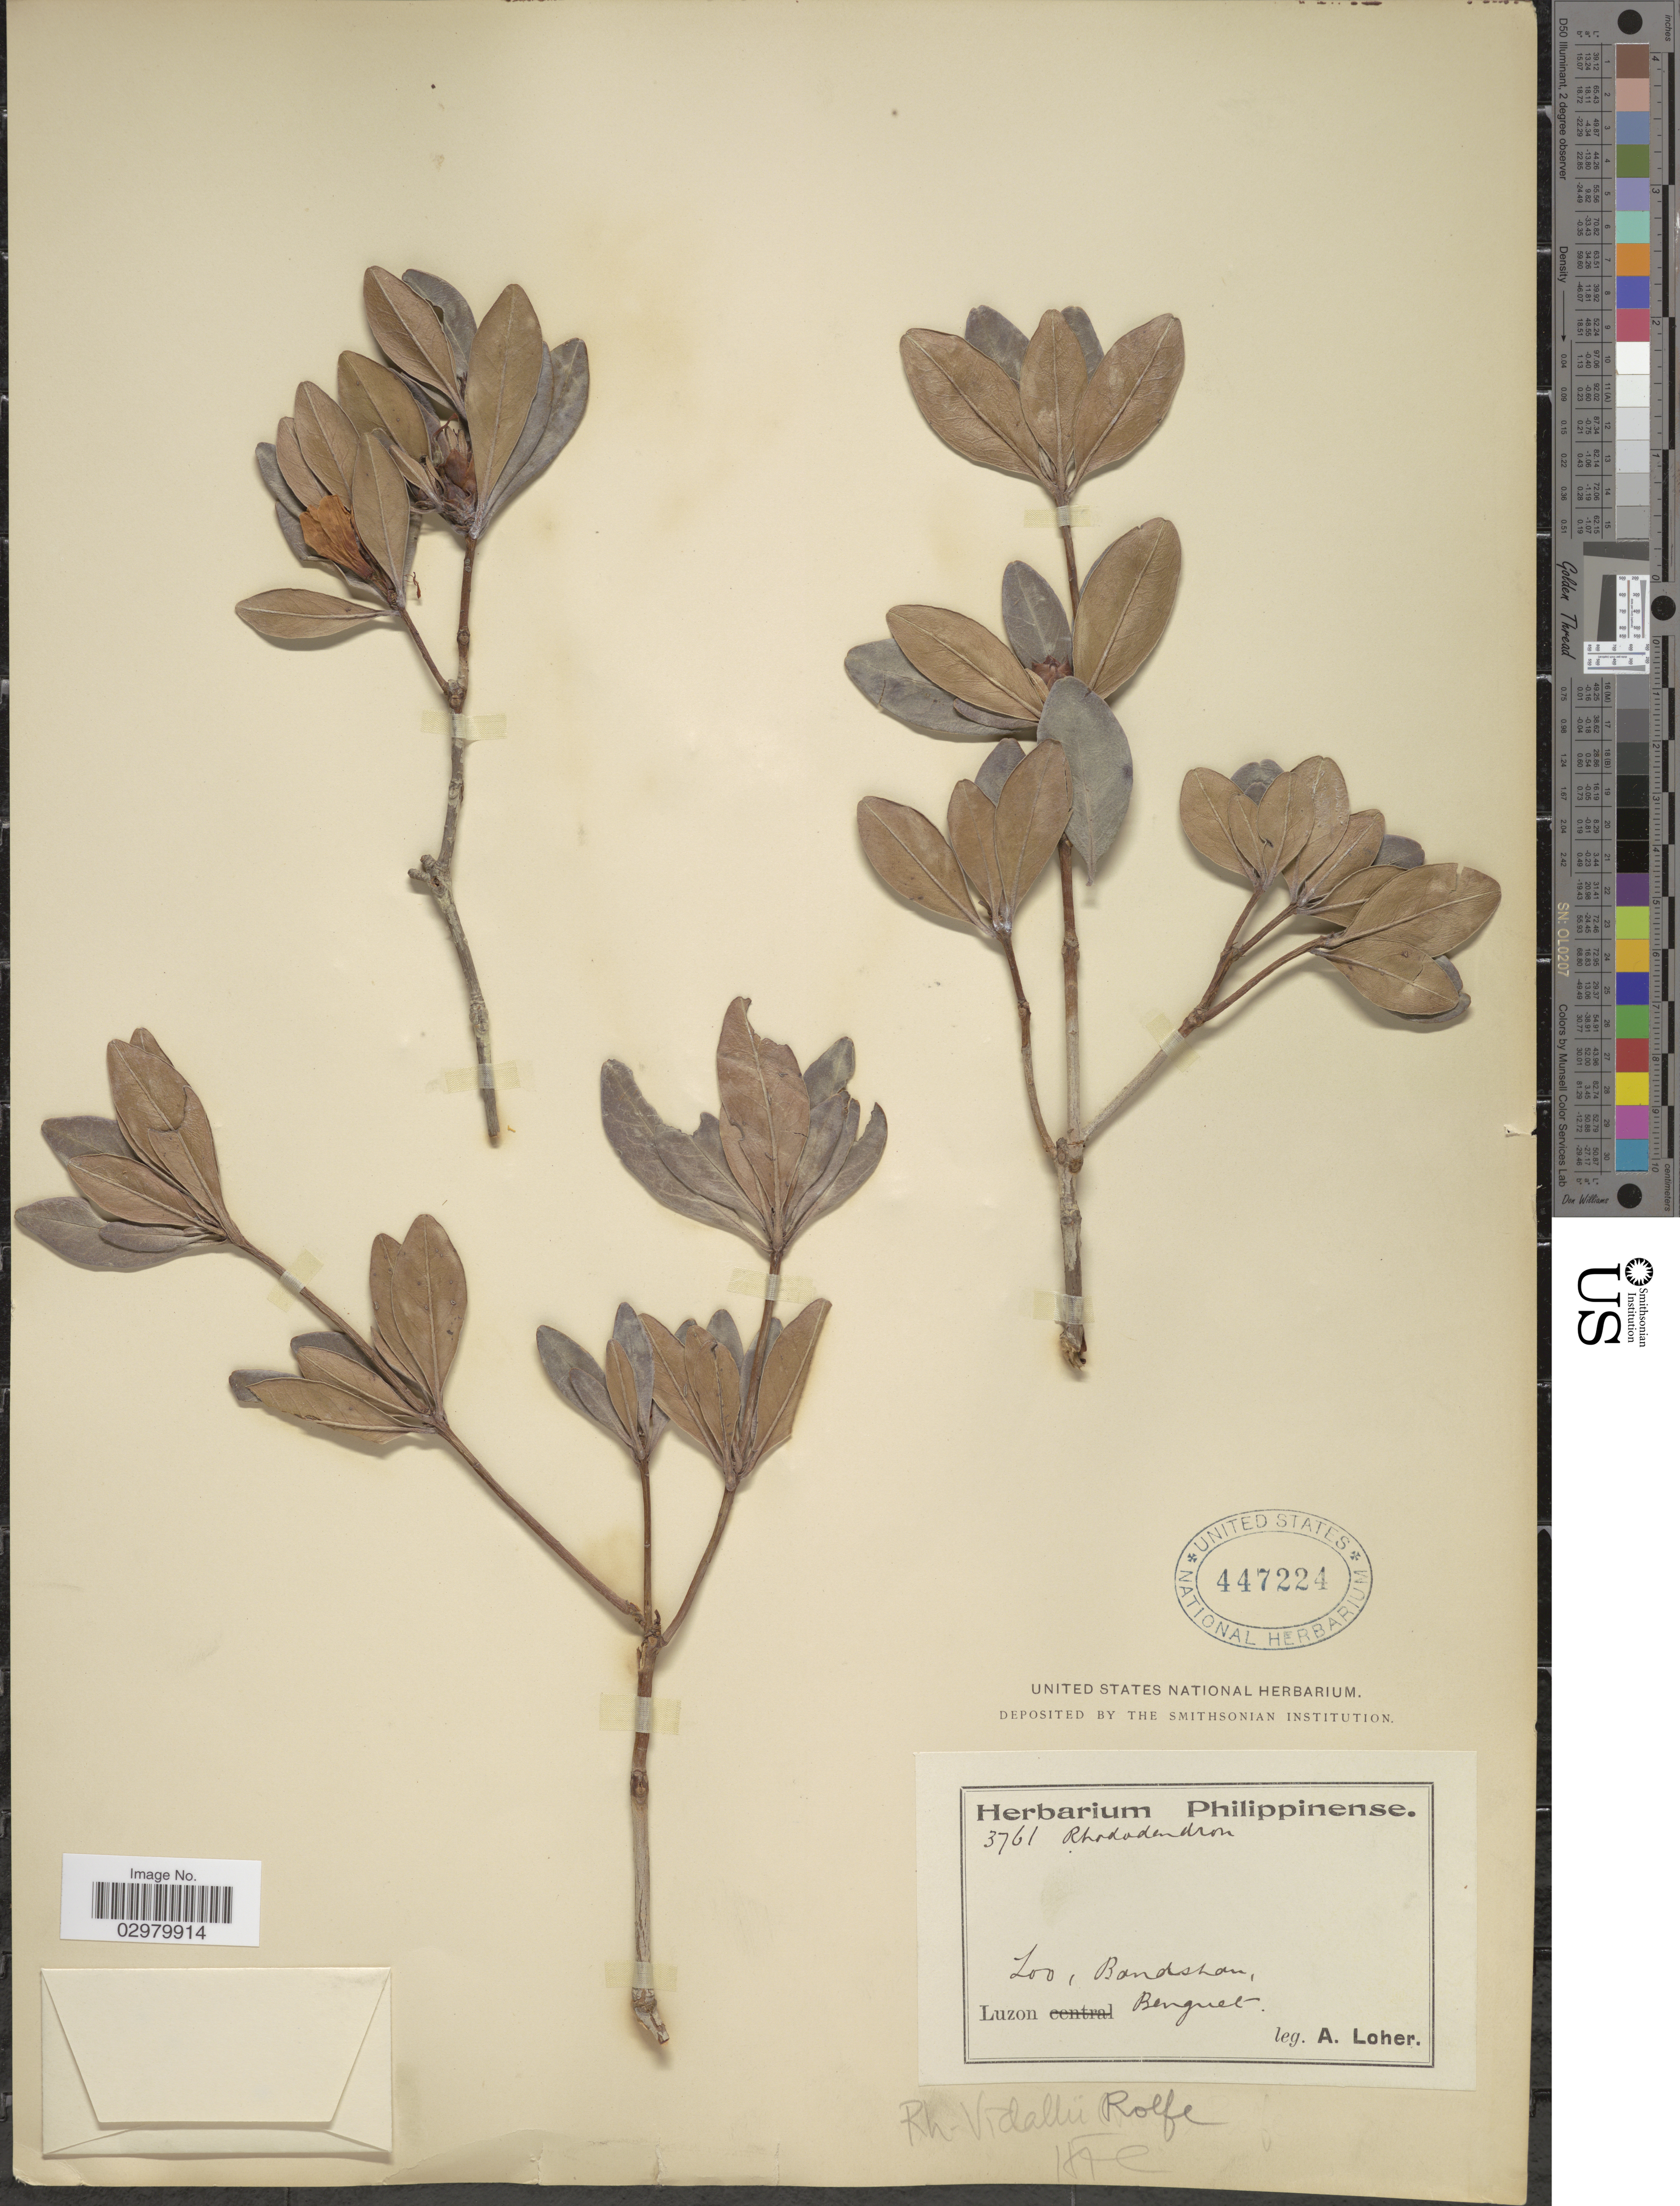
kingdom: Plantae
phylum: Tracheophyta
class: Magnoliopsida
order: Ericales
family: Ericaceae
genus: Rhododendron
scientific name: Rhododendron vidalii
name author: Rolfe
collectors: A. Loher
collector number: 3761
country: Philippines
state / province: Cordillera (Administrative Region)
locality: Loo, Bandshan (correct spelling: Bandschan), Luzon, Benguet.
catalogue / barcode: US 447224